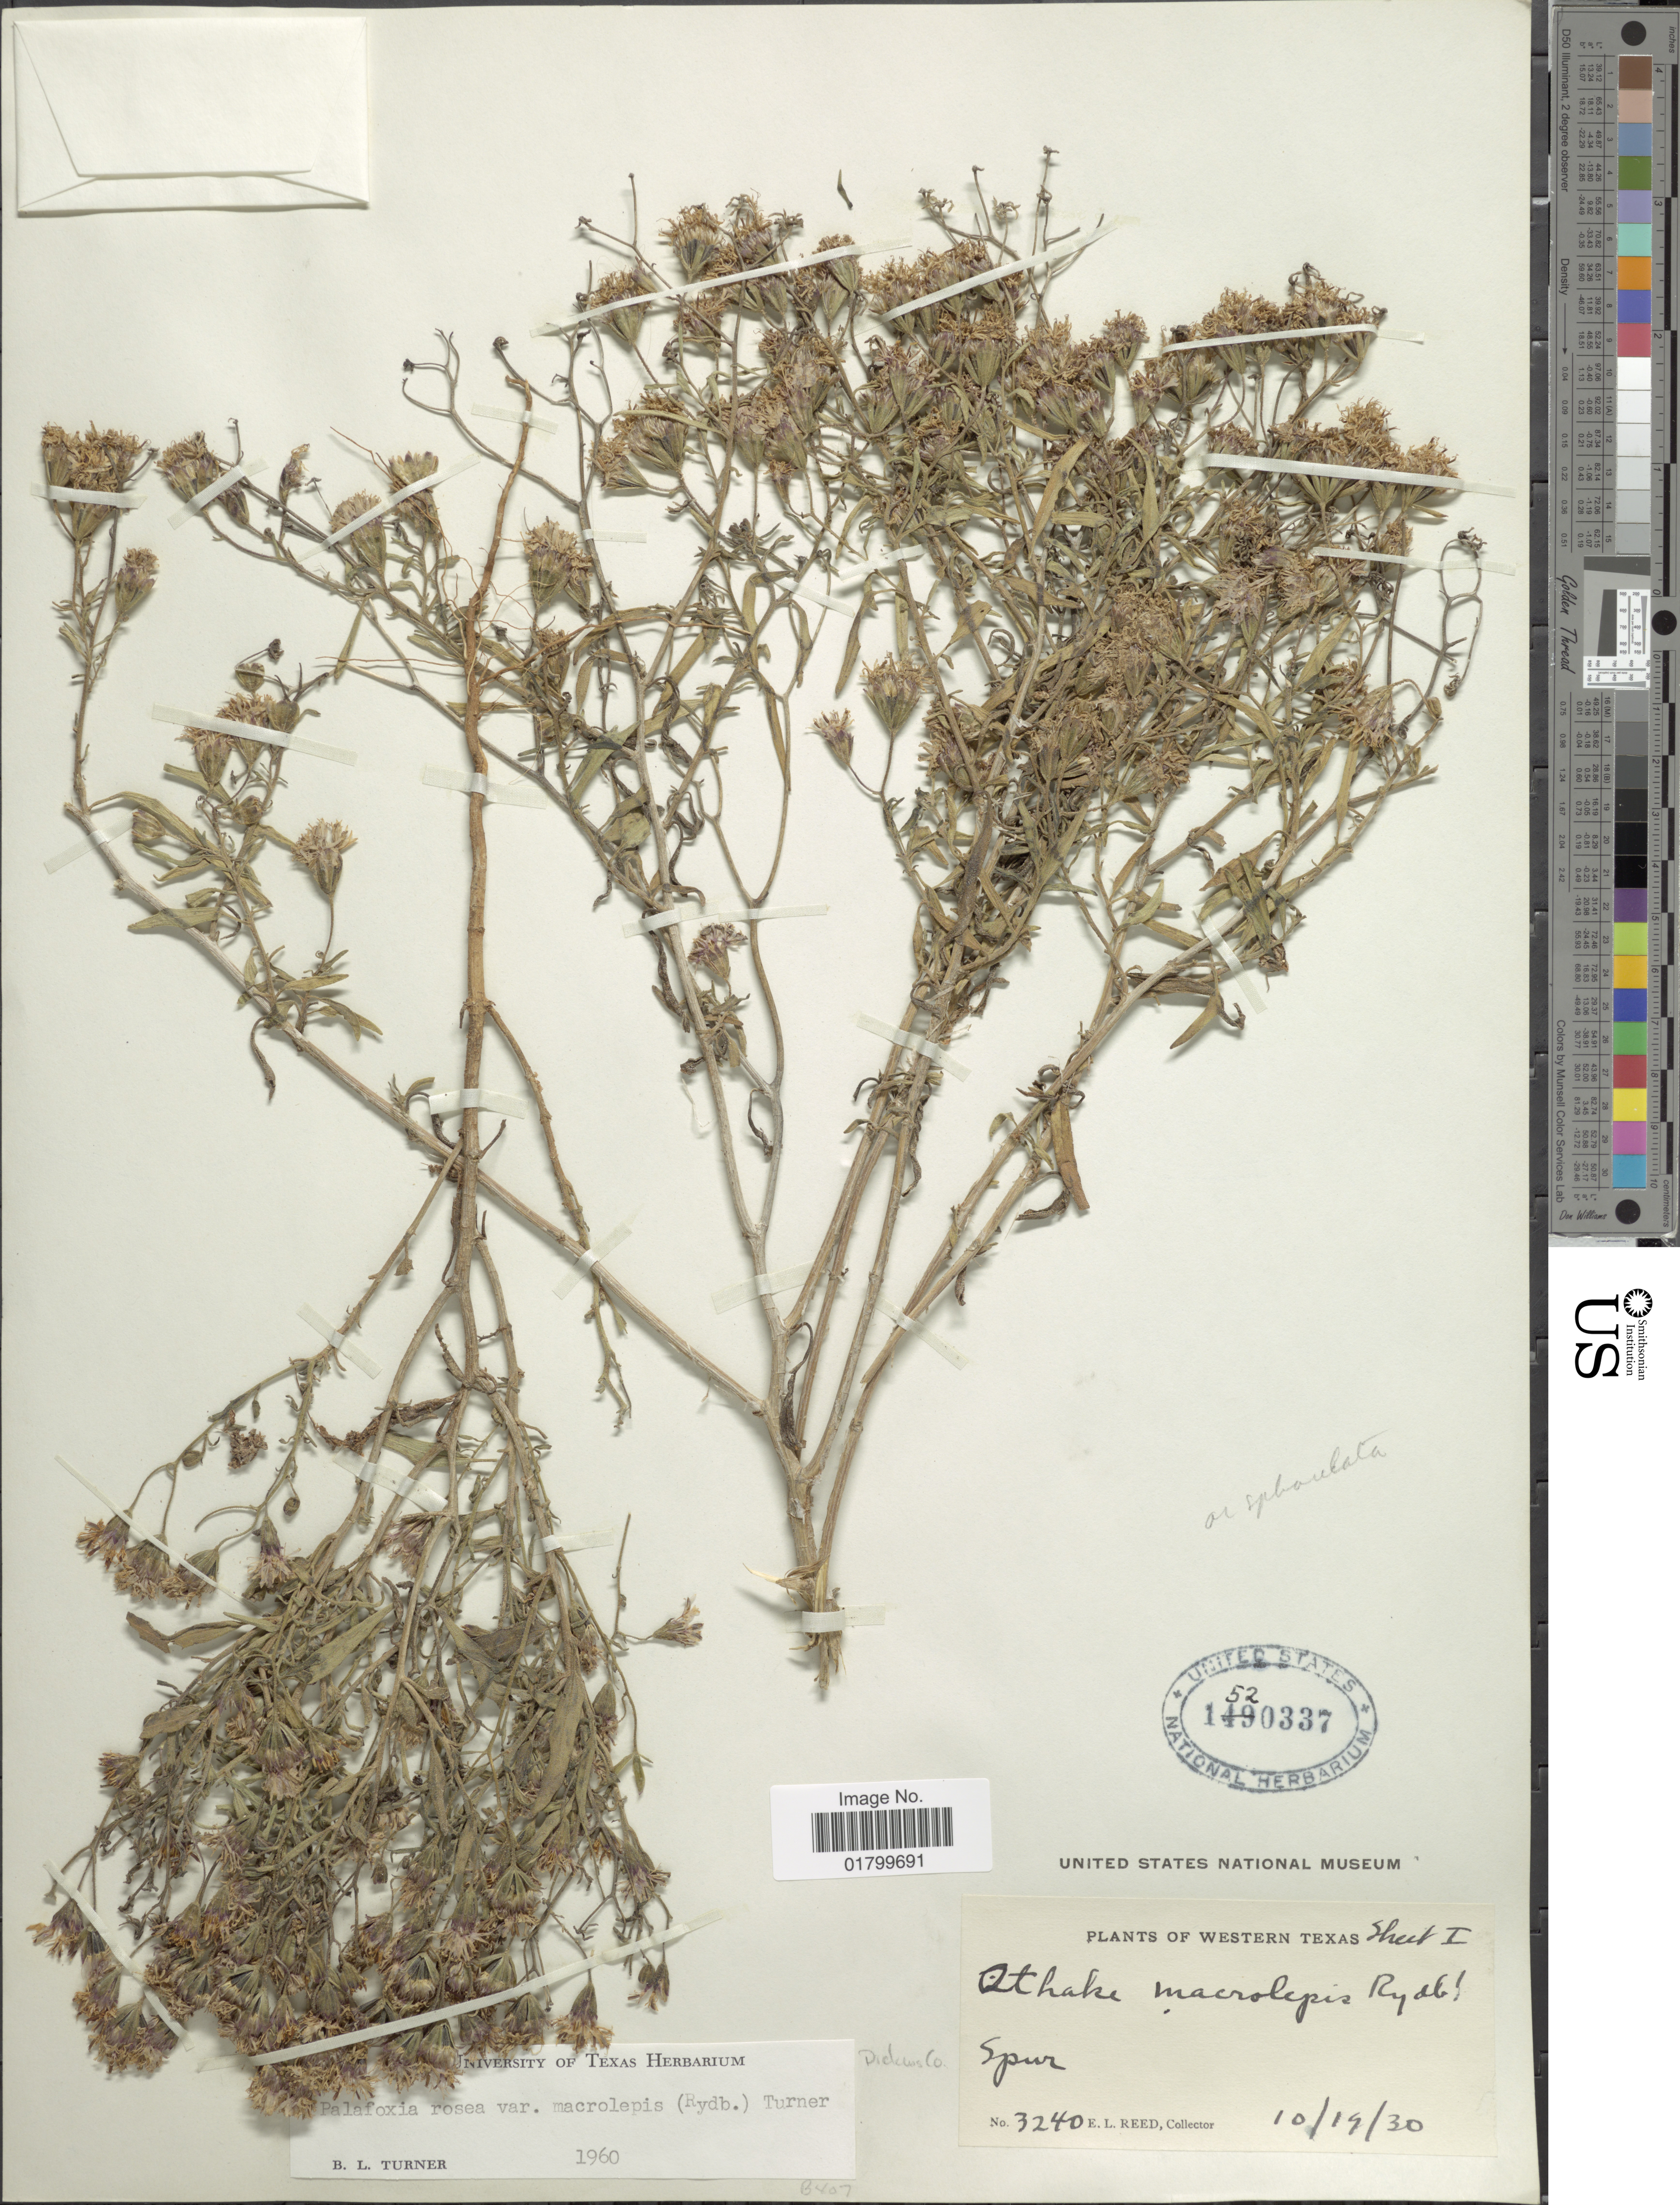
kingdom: Plantae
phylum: Tracheophyta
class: Magnoliopsida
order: Asterales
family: Asteraceae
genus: Palafoxia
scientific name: Palafoxia rosea var. macrolepis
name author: (Rydb.) B.L. Turner & M.I. Morris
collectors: E. Reed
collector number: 3240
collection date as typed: Transcribed d/m/y: 19/10/30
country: United States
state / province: Texas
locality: Western Texas, Spur, Dickens Co.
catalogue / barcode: US 1520337